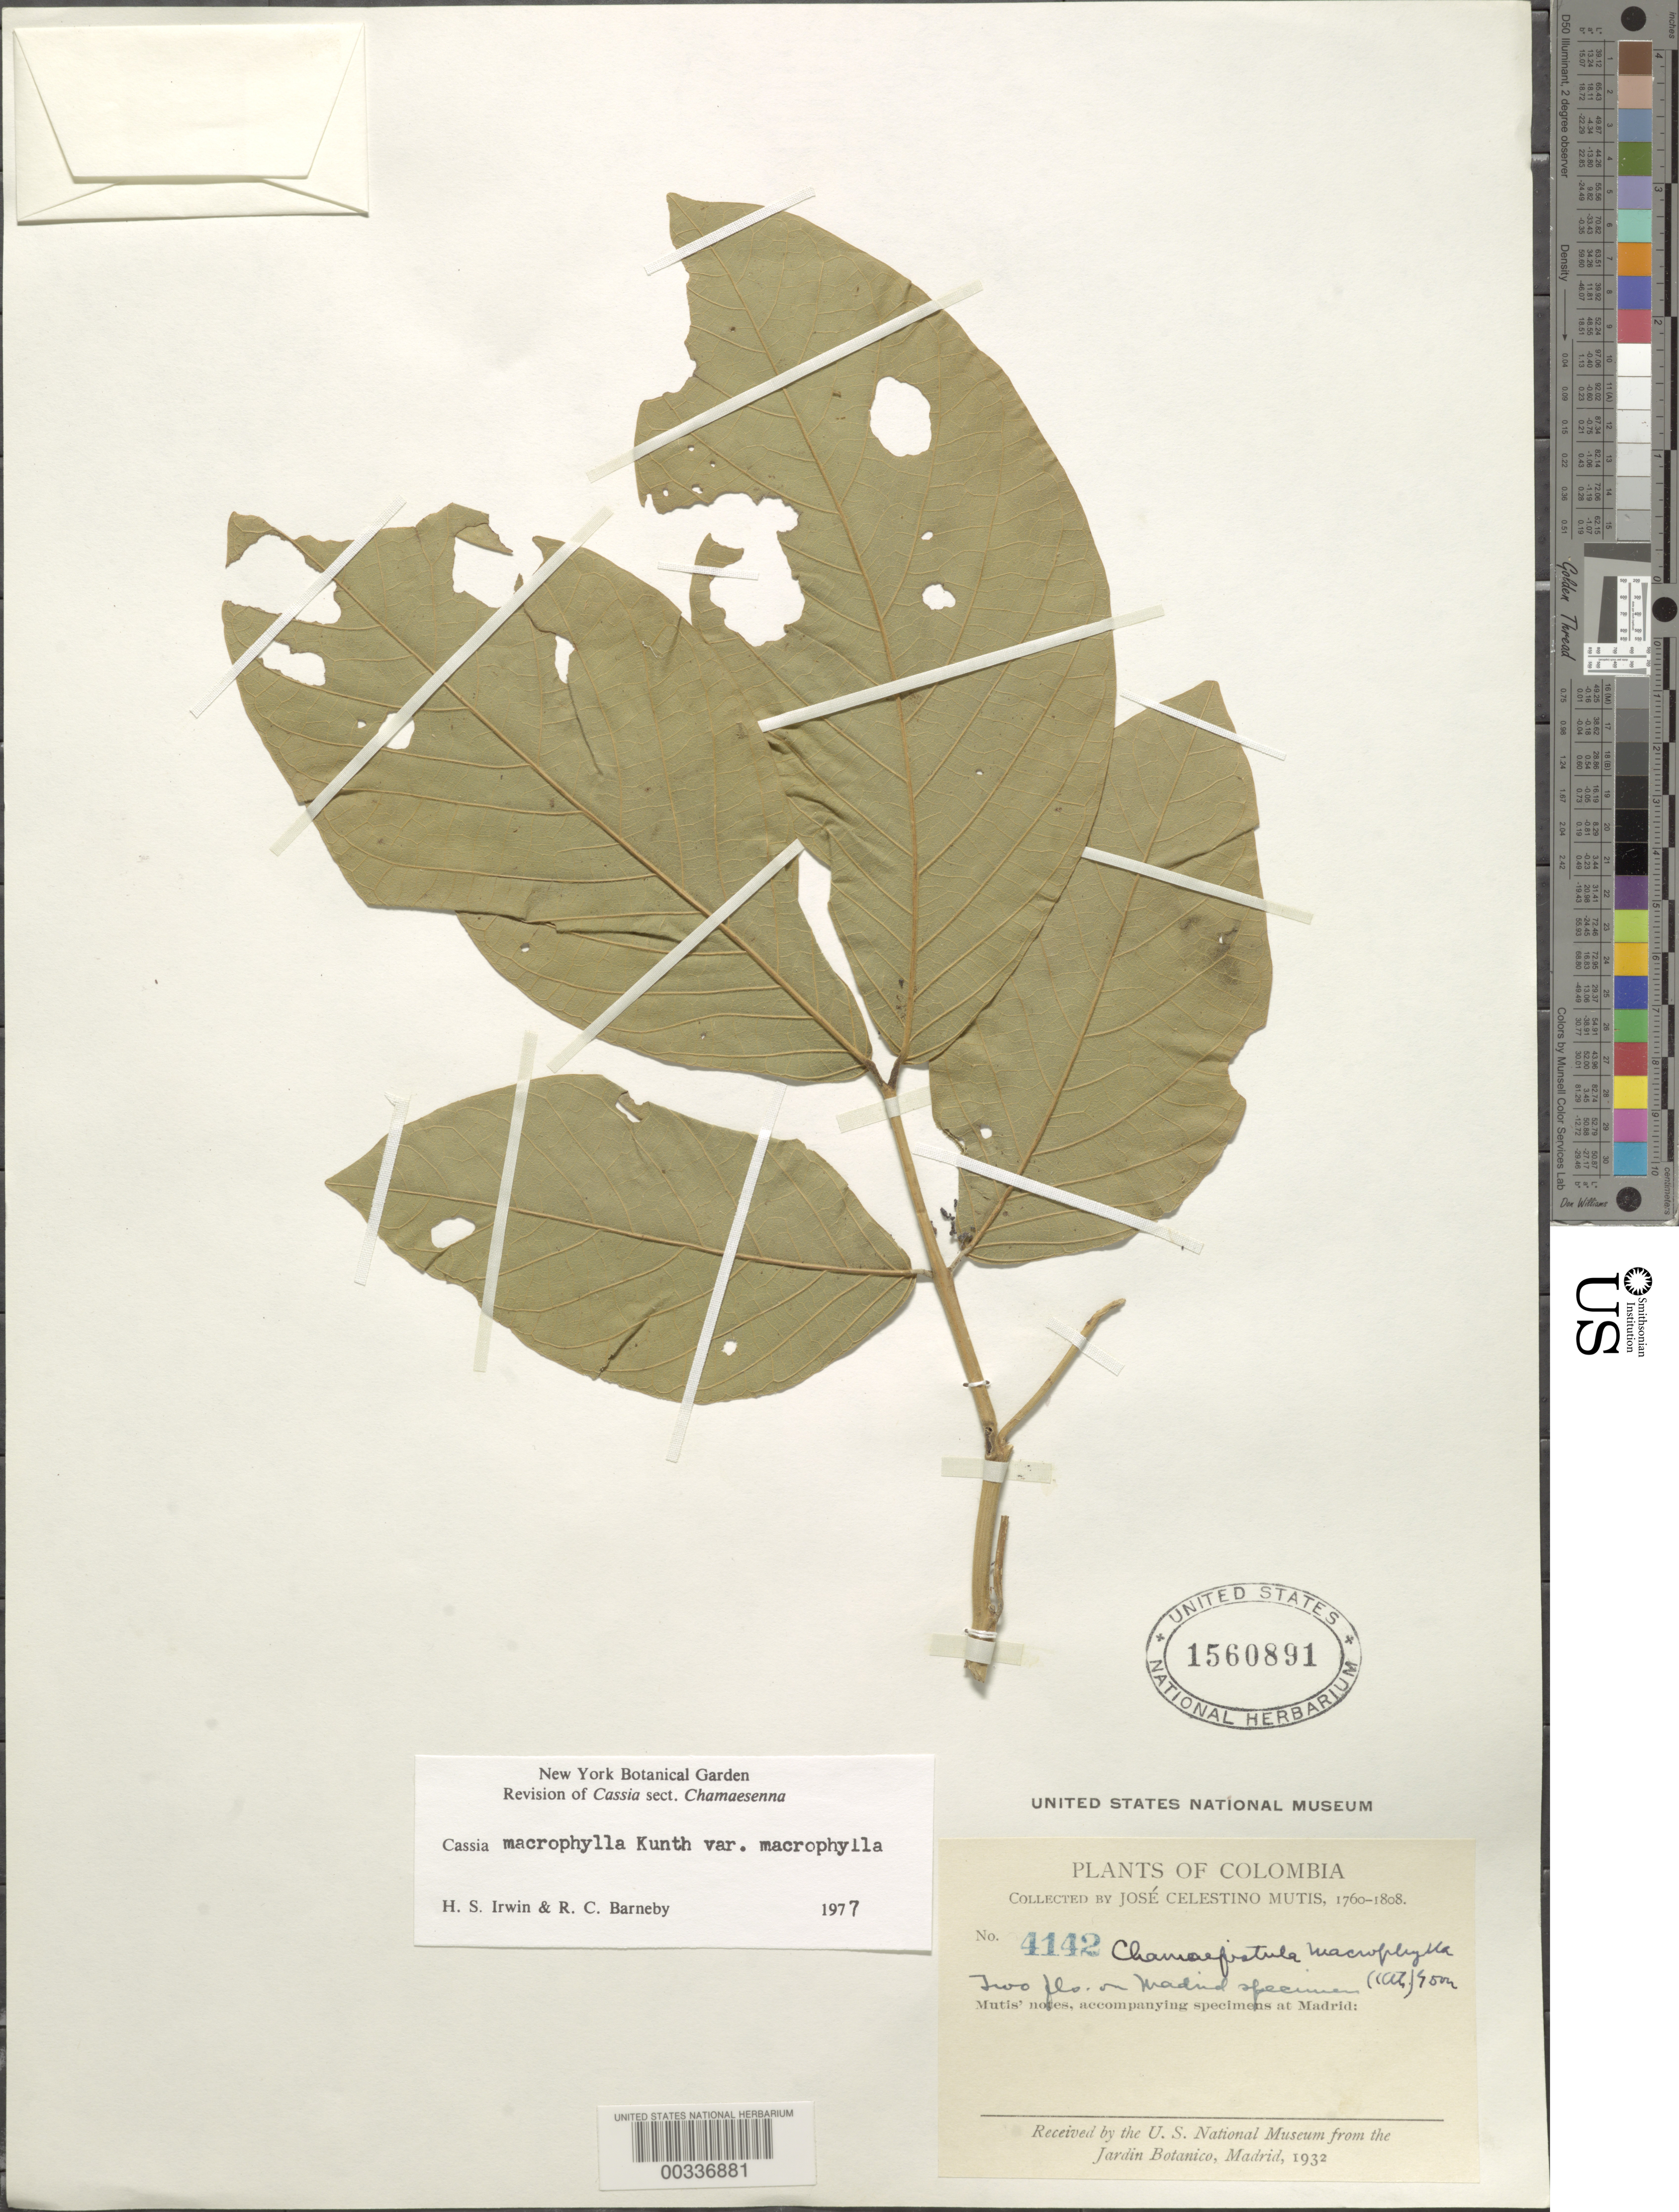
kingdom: Plantae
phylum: Tracheophyta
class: Magnoliopsida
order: Fabales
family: Fabaceae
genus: Senna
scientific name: Senna macrophylla var. macrophylla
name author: (Kunth) H.S. Irwin & Barneby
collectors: J. C. B. Mutis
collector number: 4142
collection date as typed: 1760 to -- -- 1808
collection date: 1760/1808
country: Colombia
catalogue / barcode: US 1560891